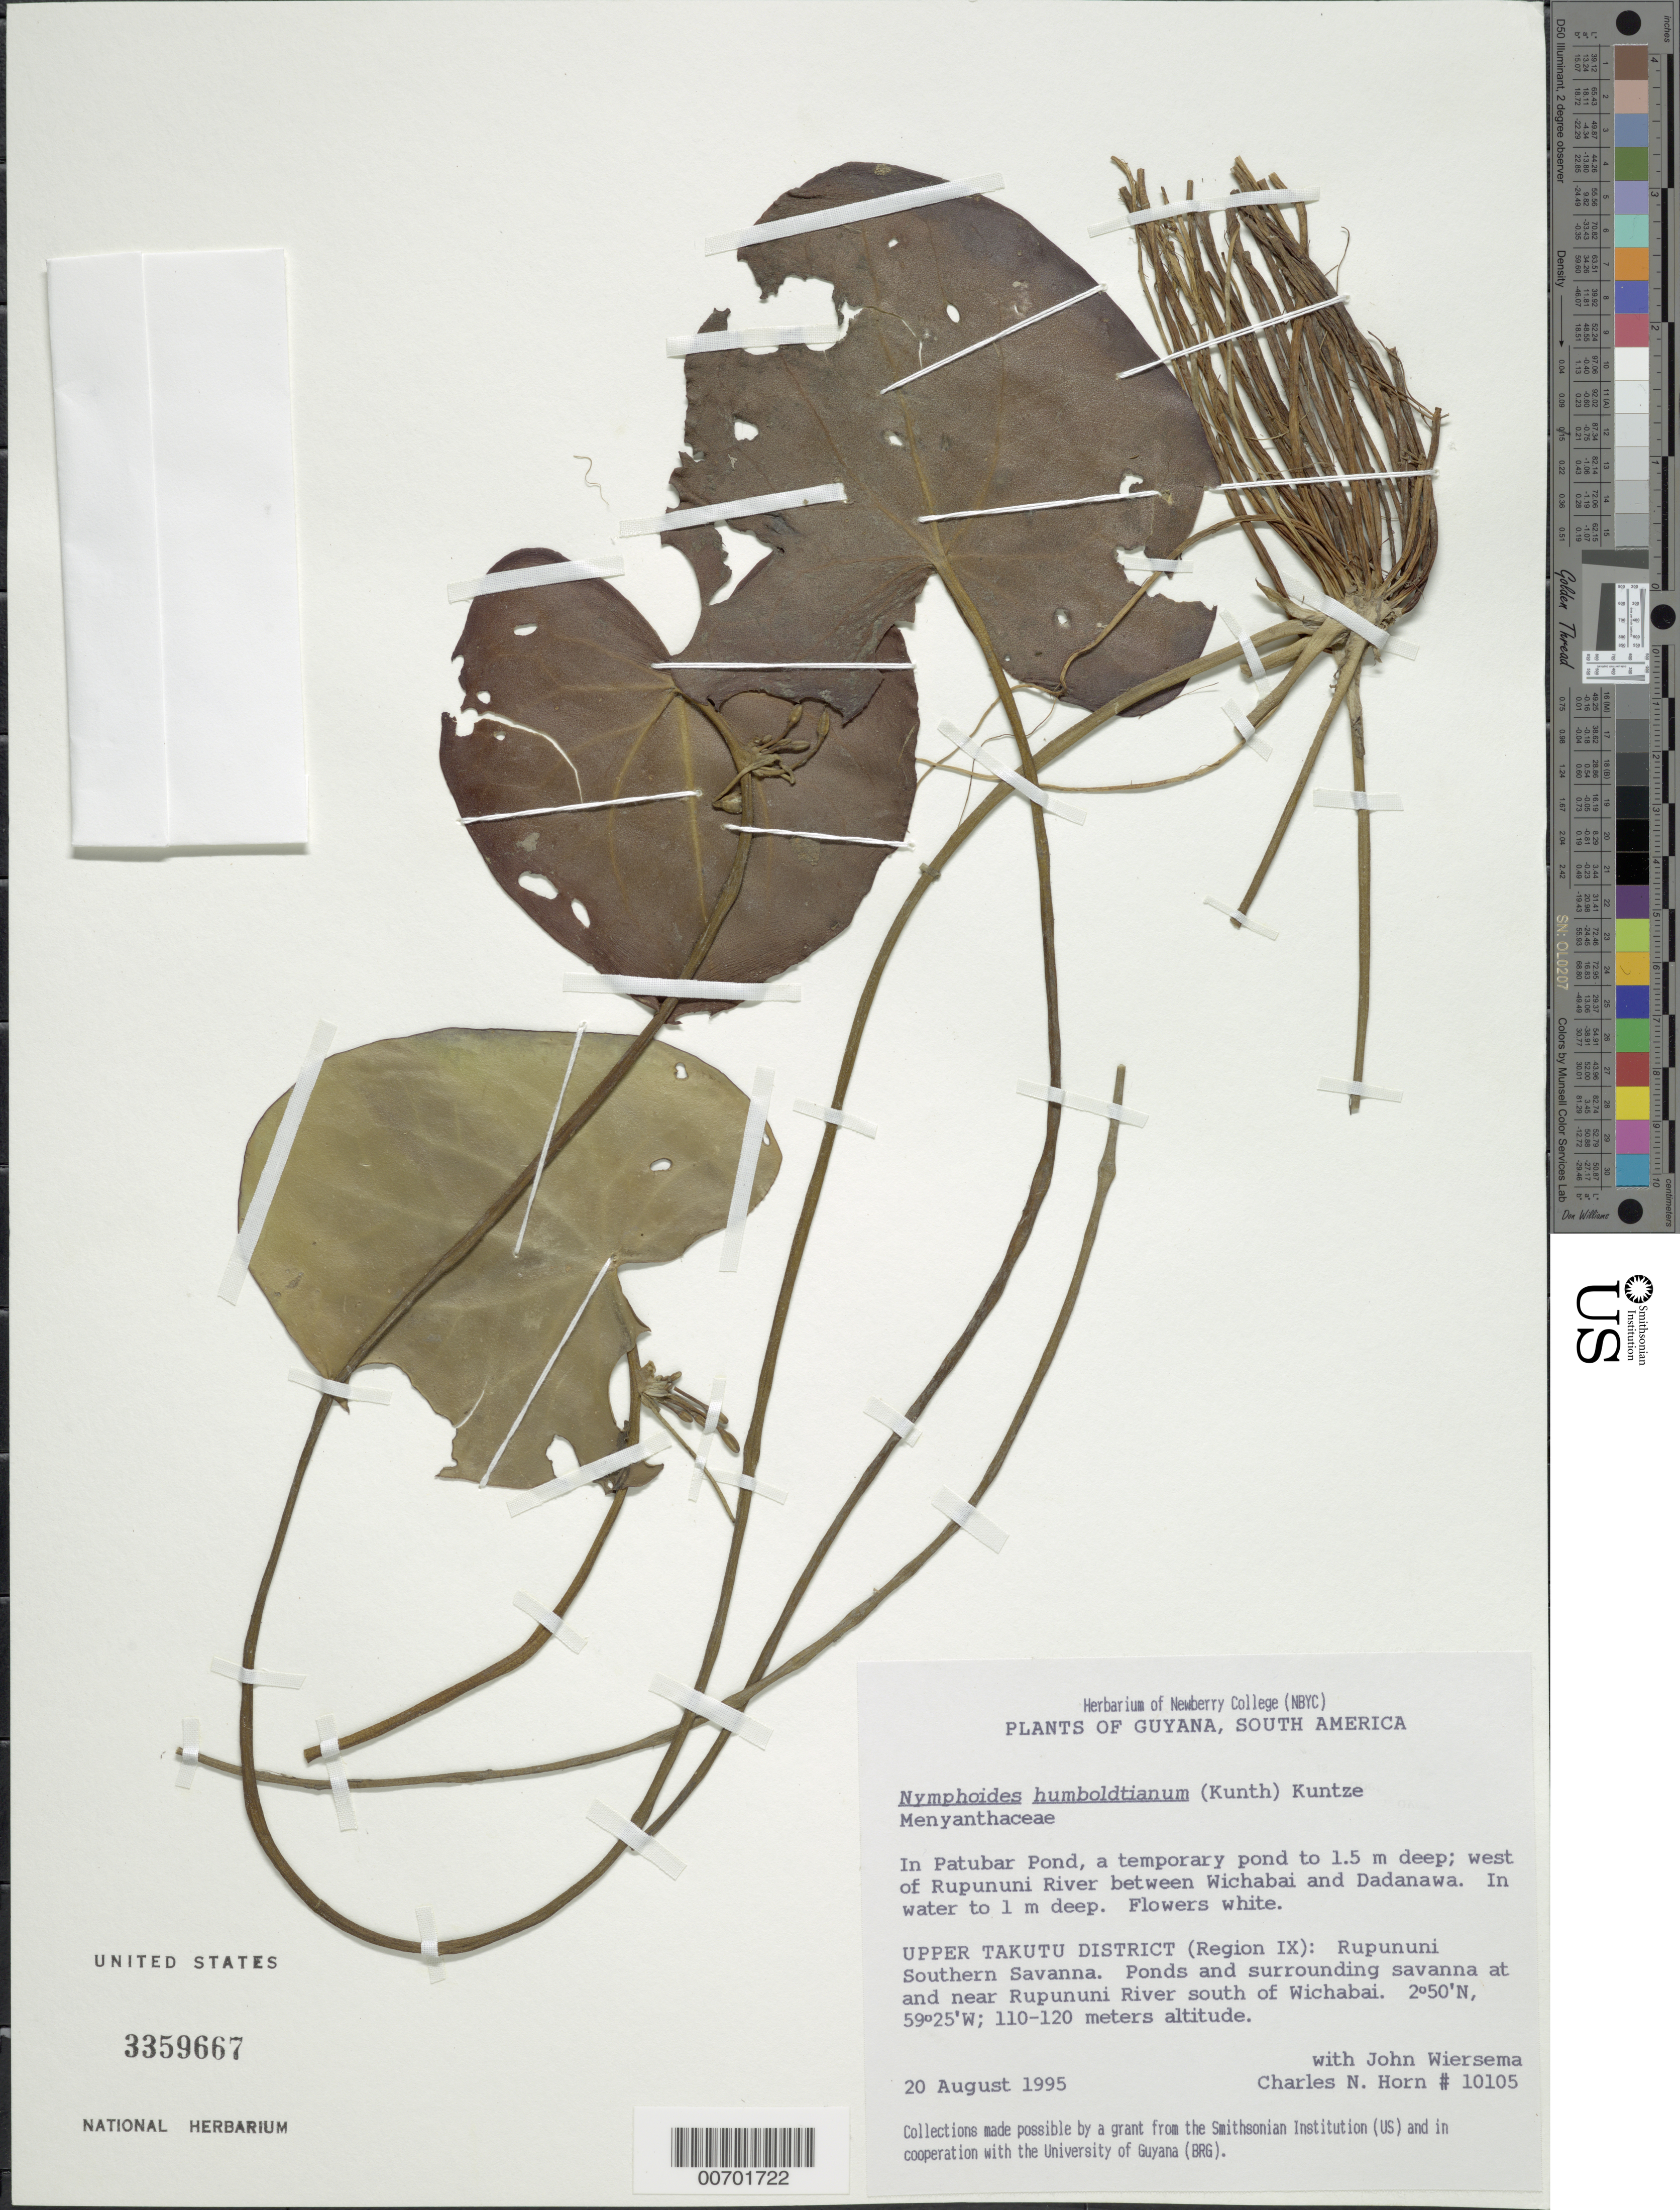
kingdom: Plantae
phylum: Tracheophyta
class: Magnoliopsida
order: Asterales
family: Menyanthaceae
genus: Nymphoides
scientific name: Nymphoides humboldtiana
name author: (Kunth) Kuntze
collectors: C. N. Horn & J. H. Wiersema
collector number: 10105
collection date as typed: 20-Aug-95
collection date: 1995-08-20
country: Guyana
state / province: U. Takutu-U. Essequibo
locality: Rupununi Southern Savanna, Rupununi R., S of Wichabai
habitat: Water to 1 m deep; in temporary pond to 1.5 m deep; ponds and savanna S of Wichabai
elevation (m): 110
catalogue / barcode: US 3359667